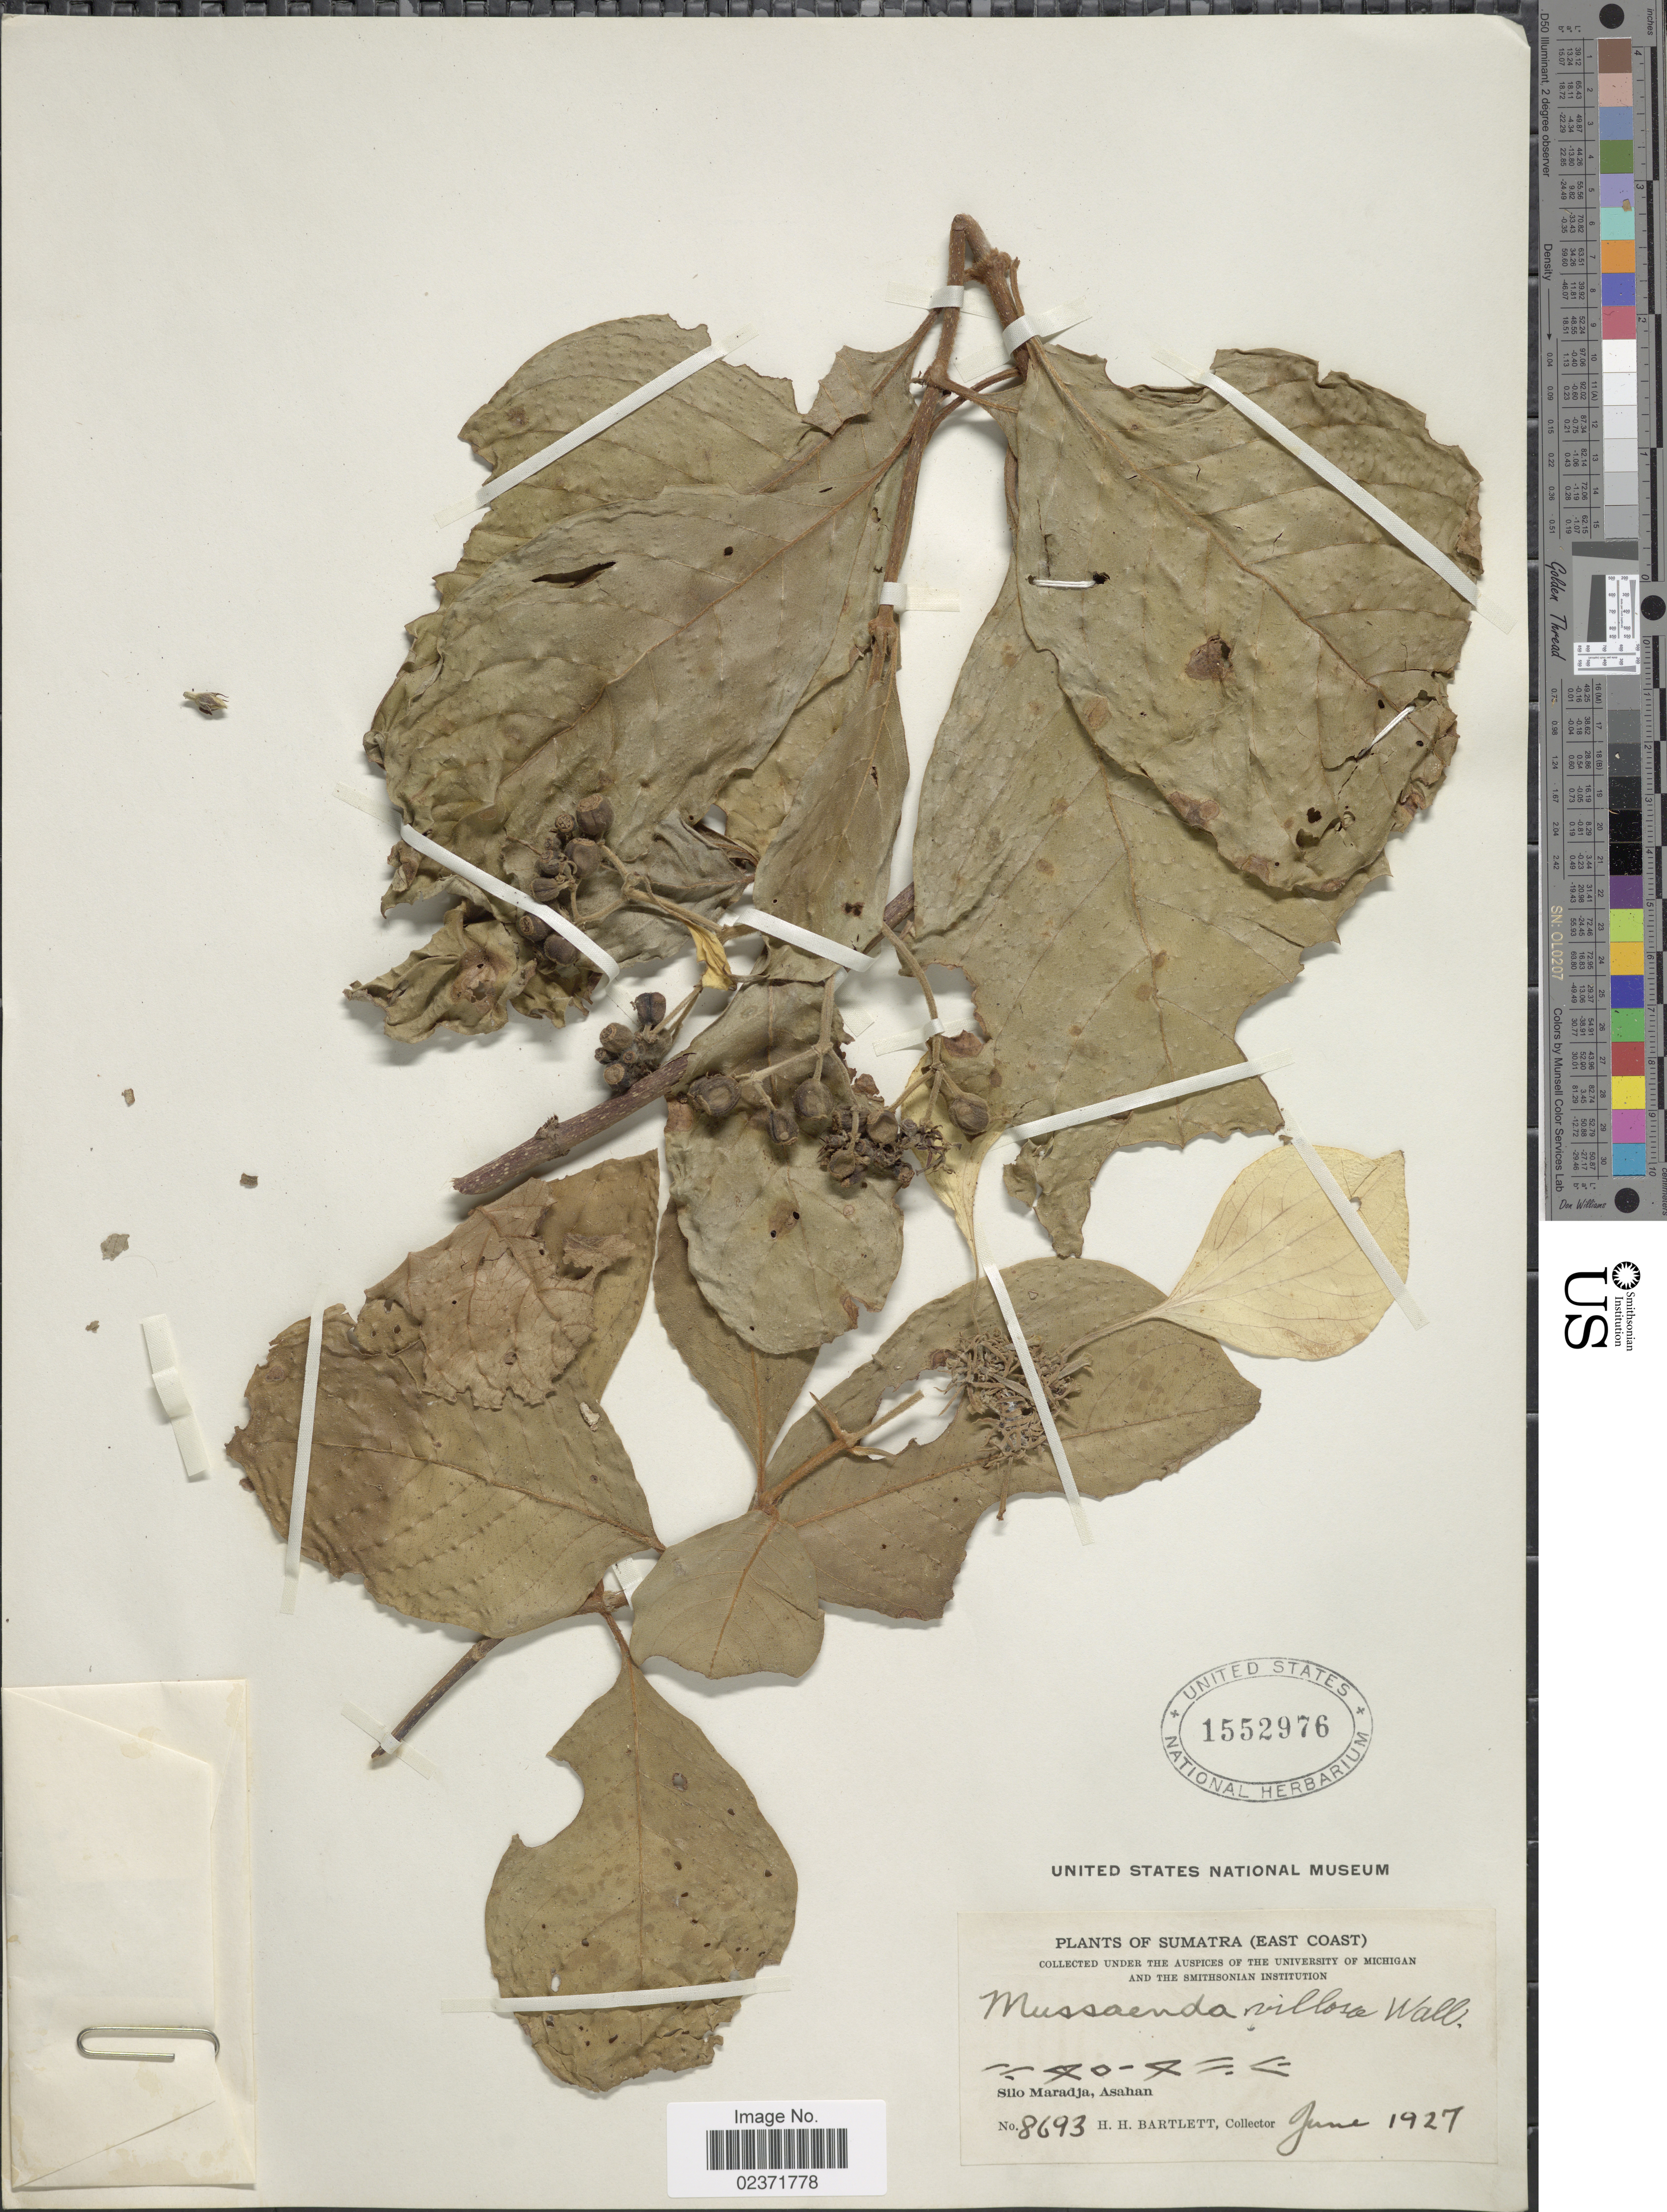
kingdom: Plantae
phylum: Tracheophyta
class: Magnoliopsida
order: Gentianales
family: Rubiaceae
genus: Mussaenda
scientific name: Mussaenda villosa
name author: Wall. ex G. Don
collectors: H. H. Bartlett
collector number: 8693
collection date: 1927-06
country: Indonesia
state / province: Sumatra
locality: East Coast, Silo Maradja, Asahan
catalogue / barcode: US 1552976